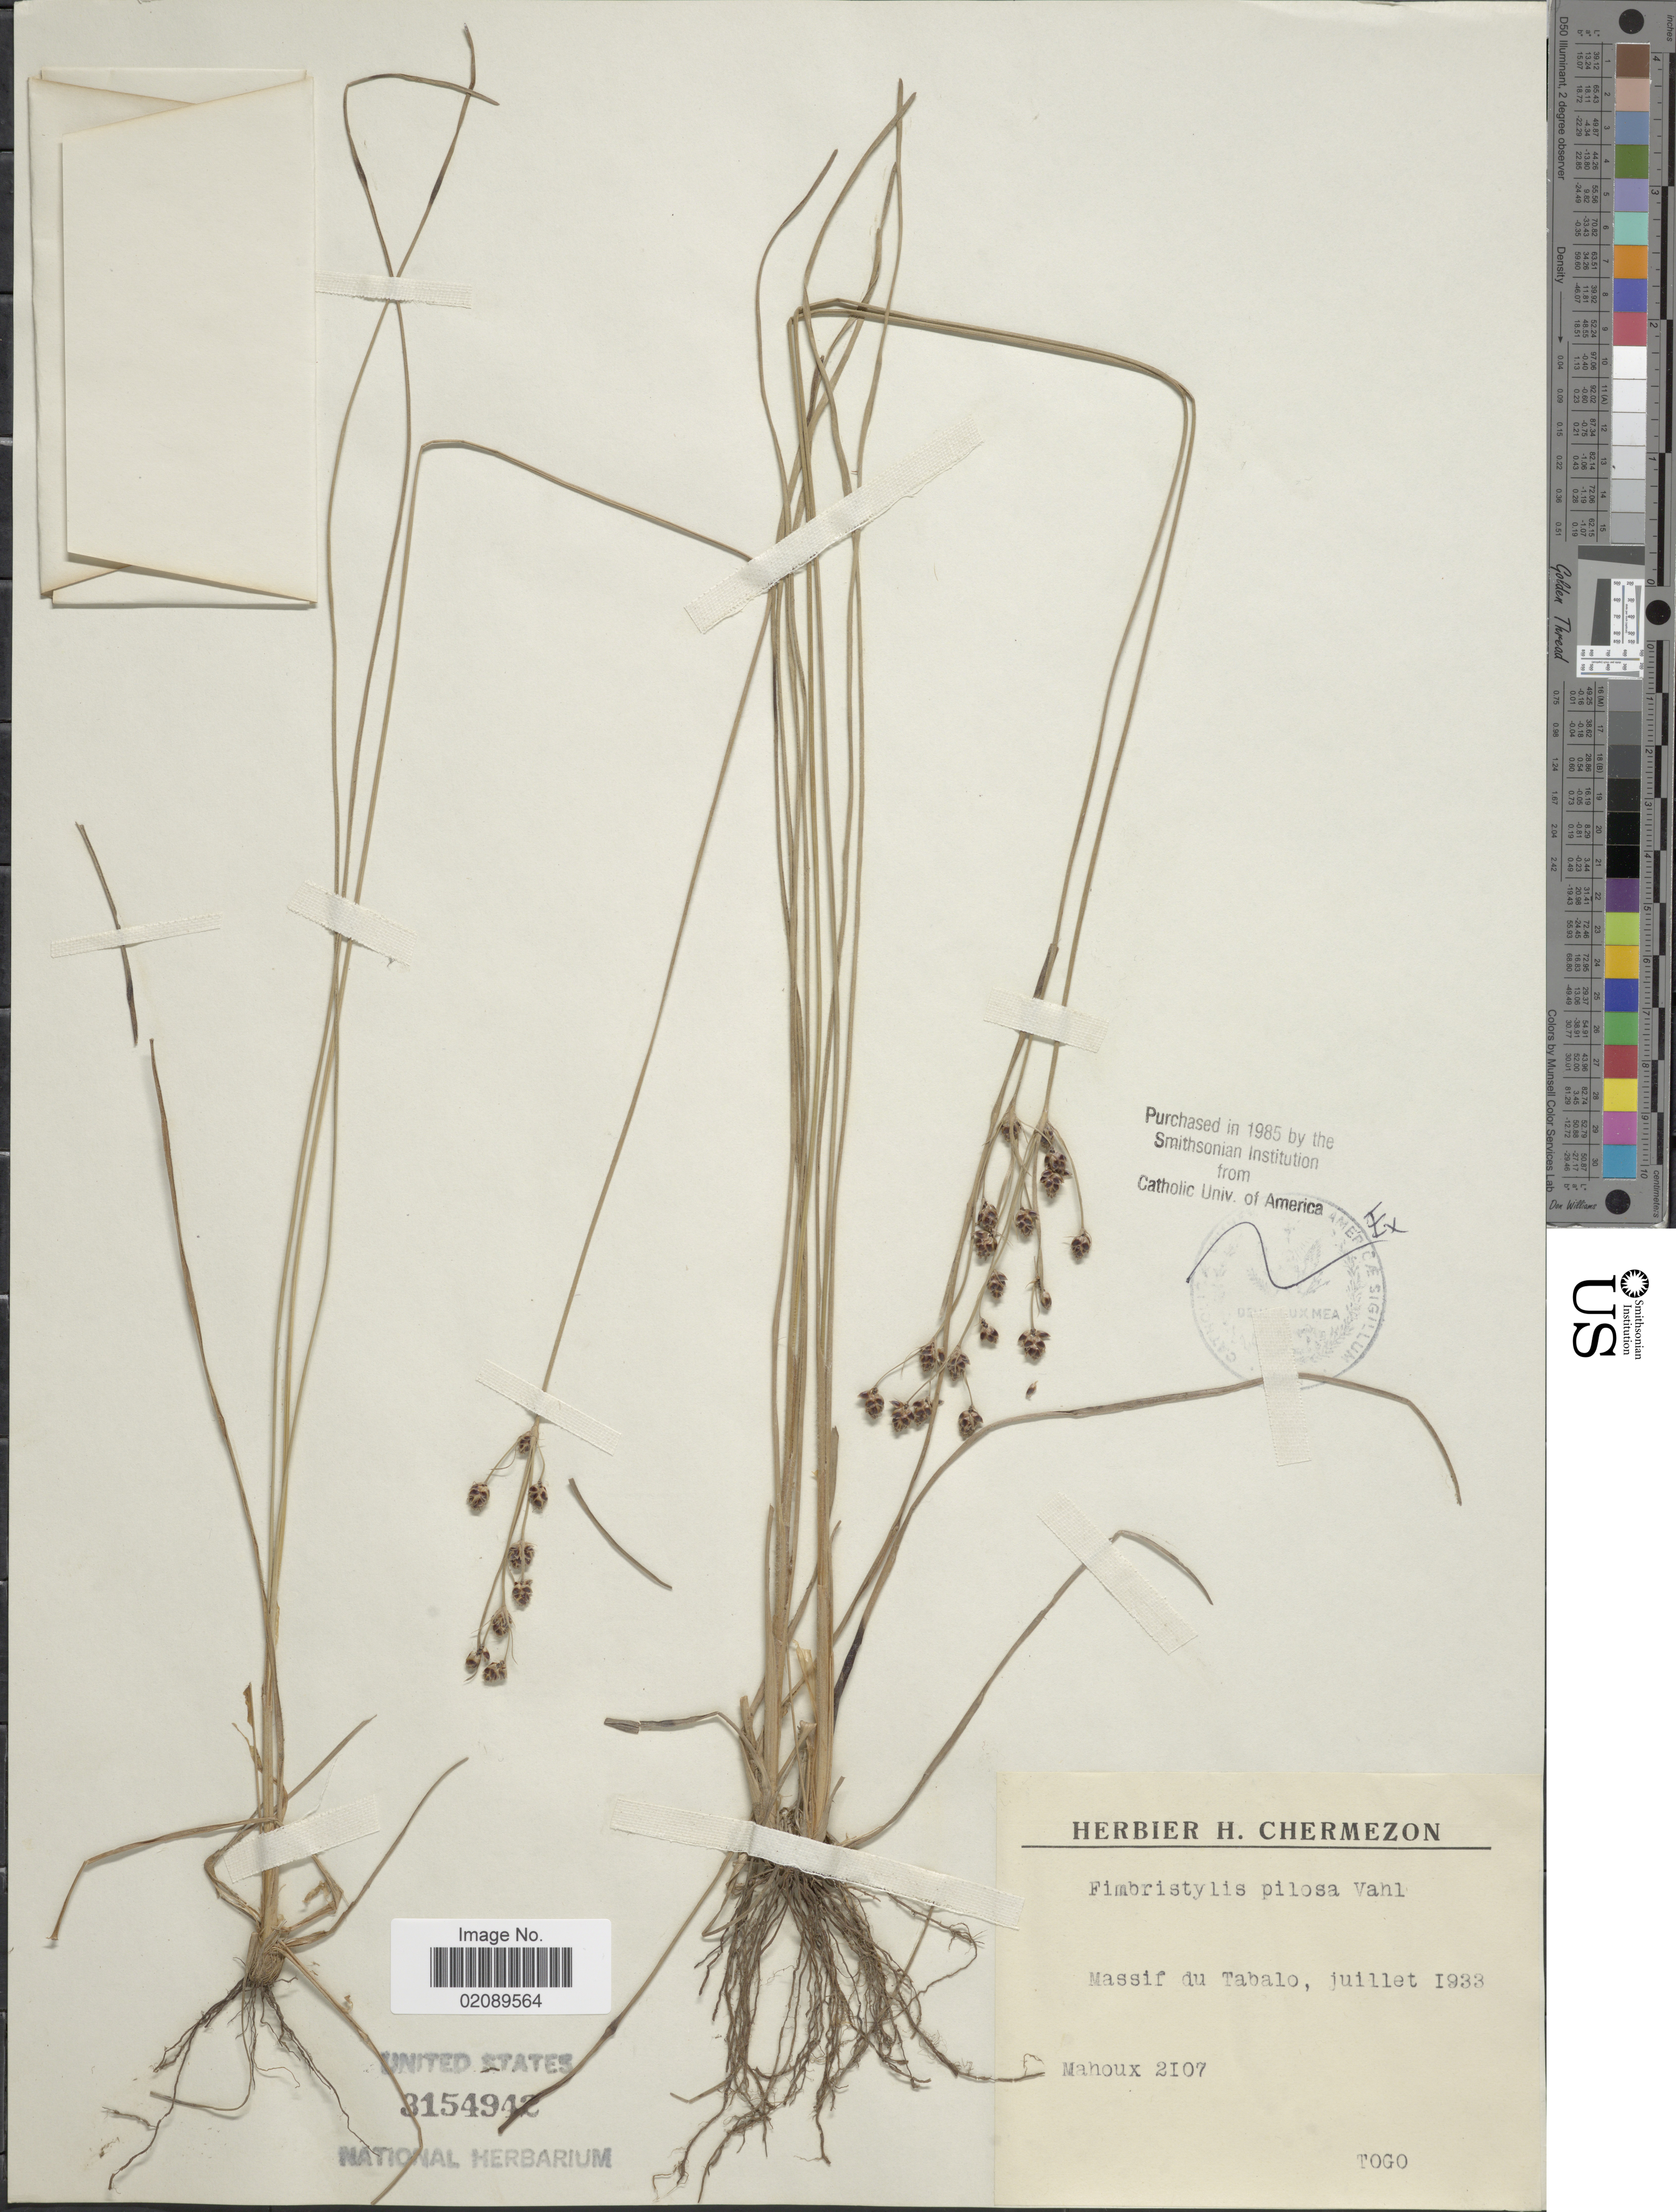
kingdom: Plantae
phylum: Tracheophyta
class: Liliopsida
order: Poales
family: Cyperaceae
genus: Fimbristylis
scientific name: Fimbristylis pilosa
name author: Vahl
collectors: P. Mahoux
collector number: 2107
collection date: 1933-07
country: Togo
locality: Masif du Tabalo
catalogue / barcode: US 3154942